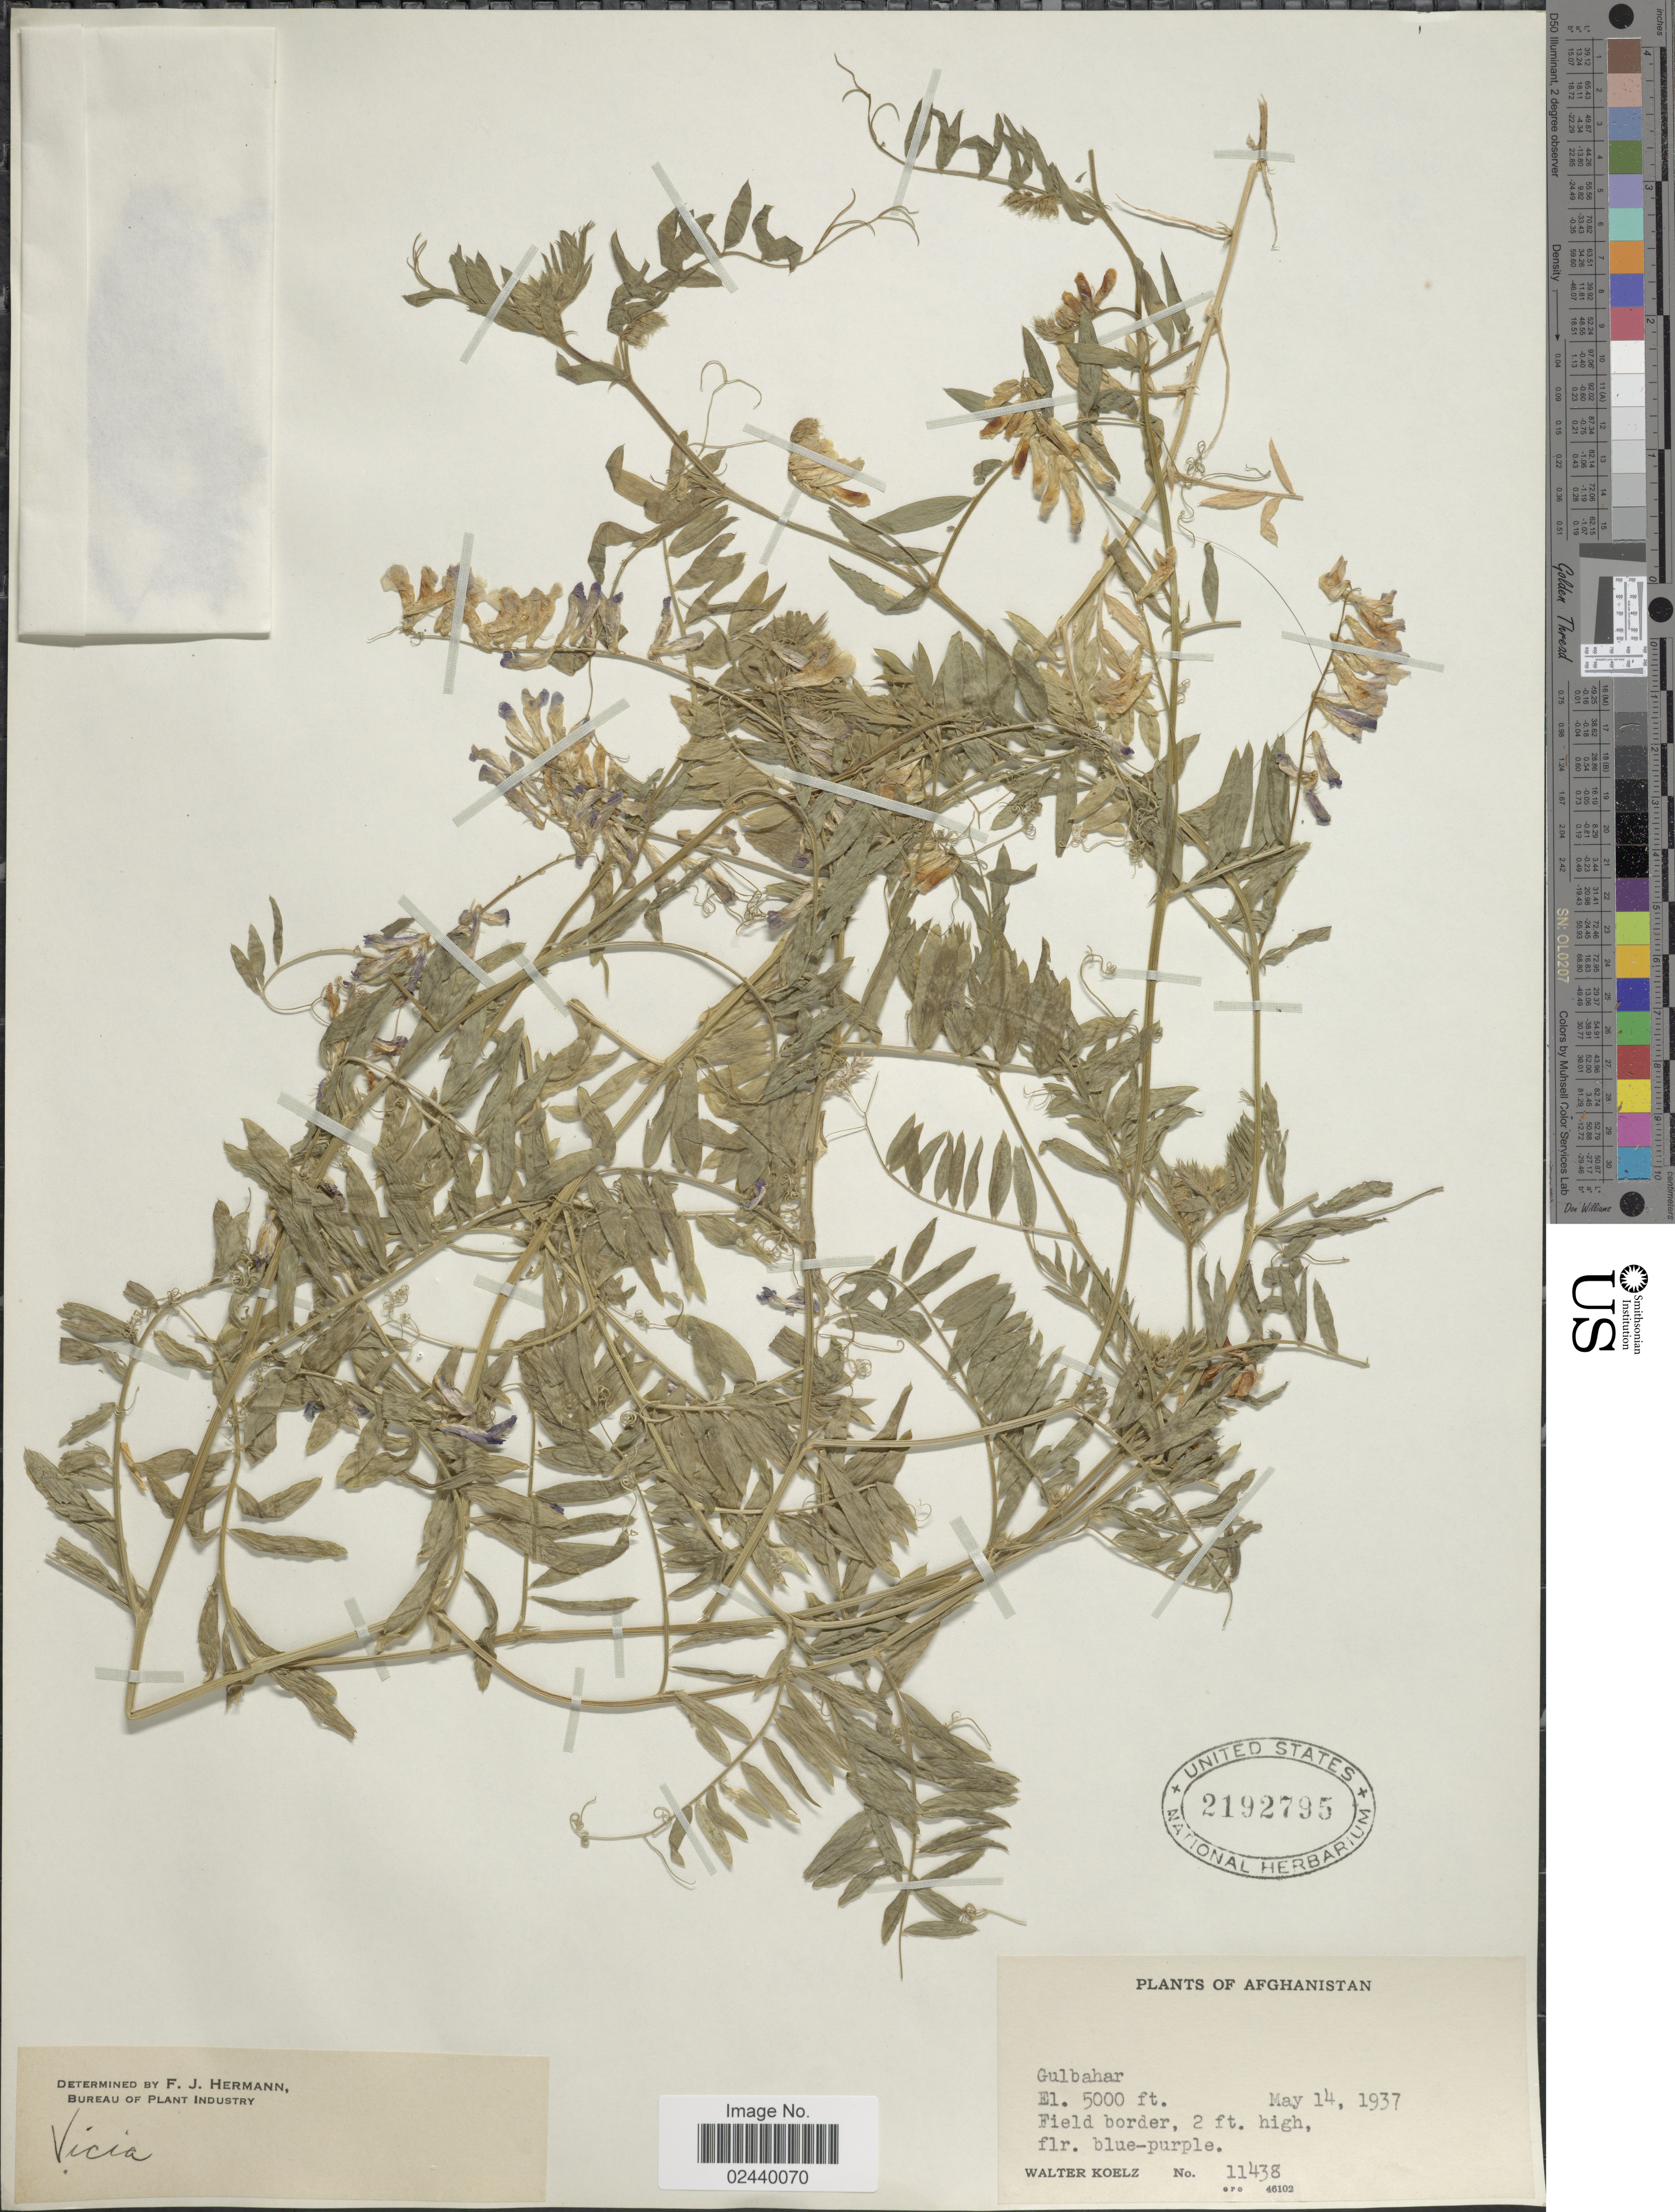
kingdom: Plantae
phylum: Tracheophyta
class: Magnoliopsida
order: Fabales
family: Fabaceae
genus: Vicia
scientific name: Vicia sp.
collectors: W. N. Koelz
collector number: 11438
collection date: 1937-05-14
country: Afghanistan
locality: Gulbahar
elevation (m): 1524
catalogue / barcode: US 2192795